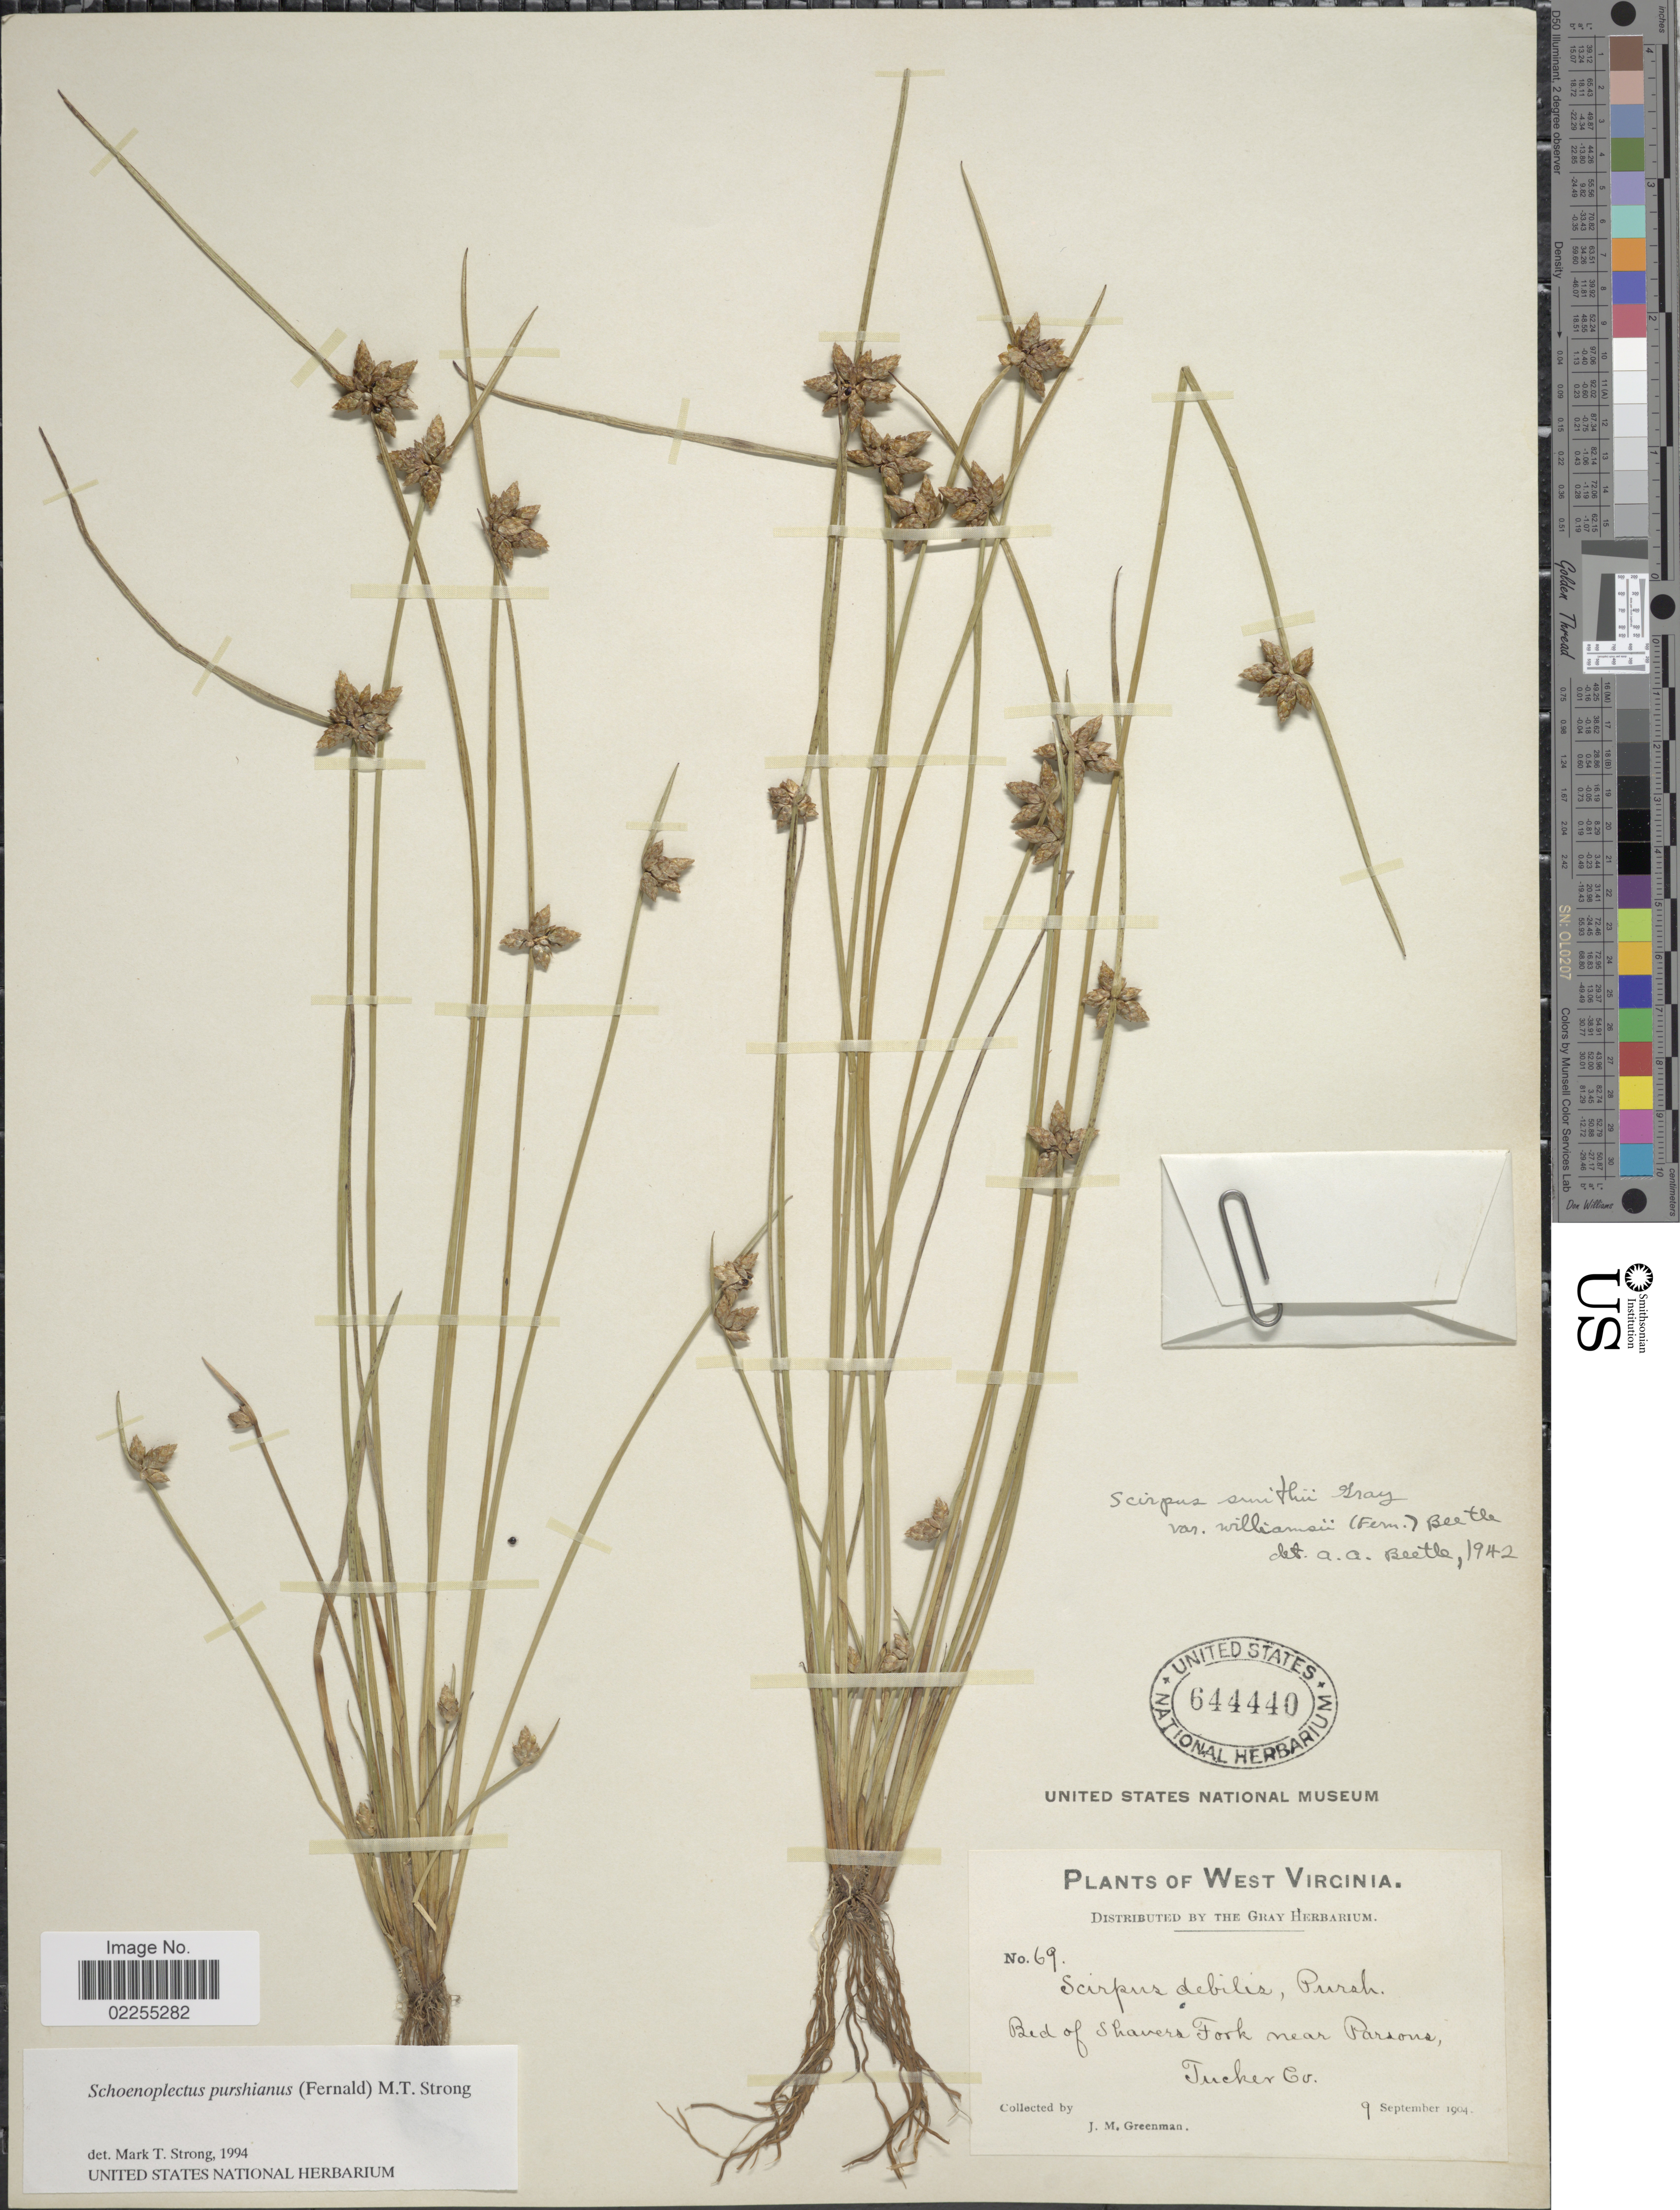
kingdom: Plantae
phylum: Tracheophyta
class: Liliopsida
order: Poales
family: Cyperaceae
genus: Schoenoplectus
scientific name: Schoenoplectus purshianus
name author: (Fernald) M.T. Strong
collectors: J. M. Greenman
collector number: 69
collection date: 1904-09-09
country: United States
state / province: West Virginia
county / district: Tucker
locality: Bed of Shavers Fork near Parsons, Tucker Co.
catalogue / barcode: US 644440